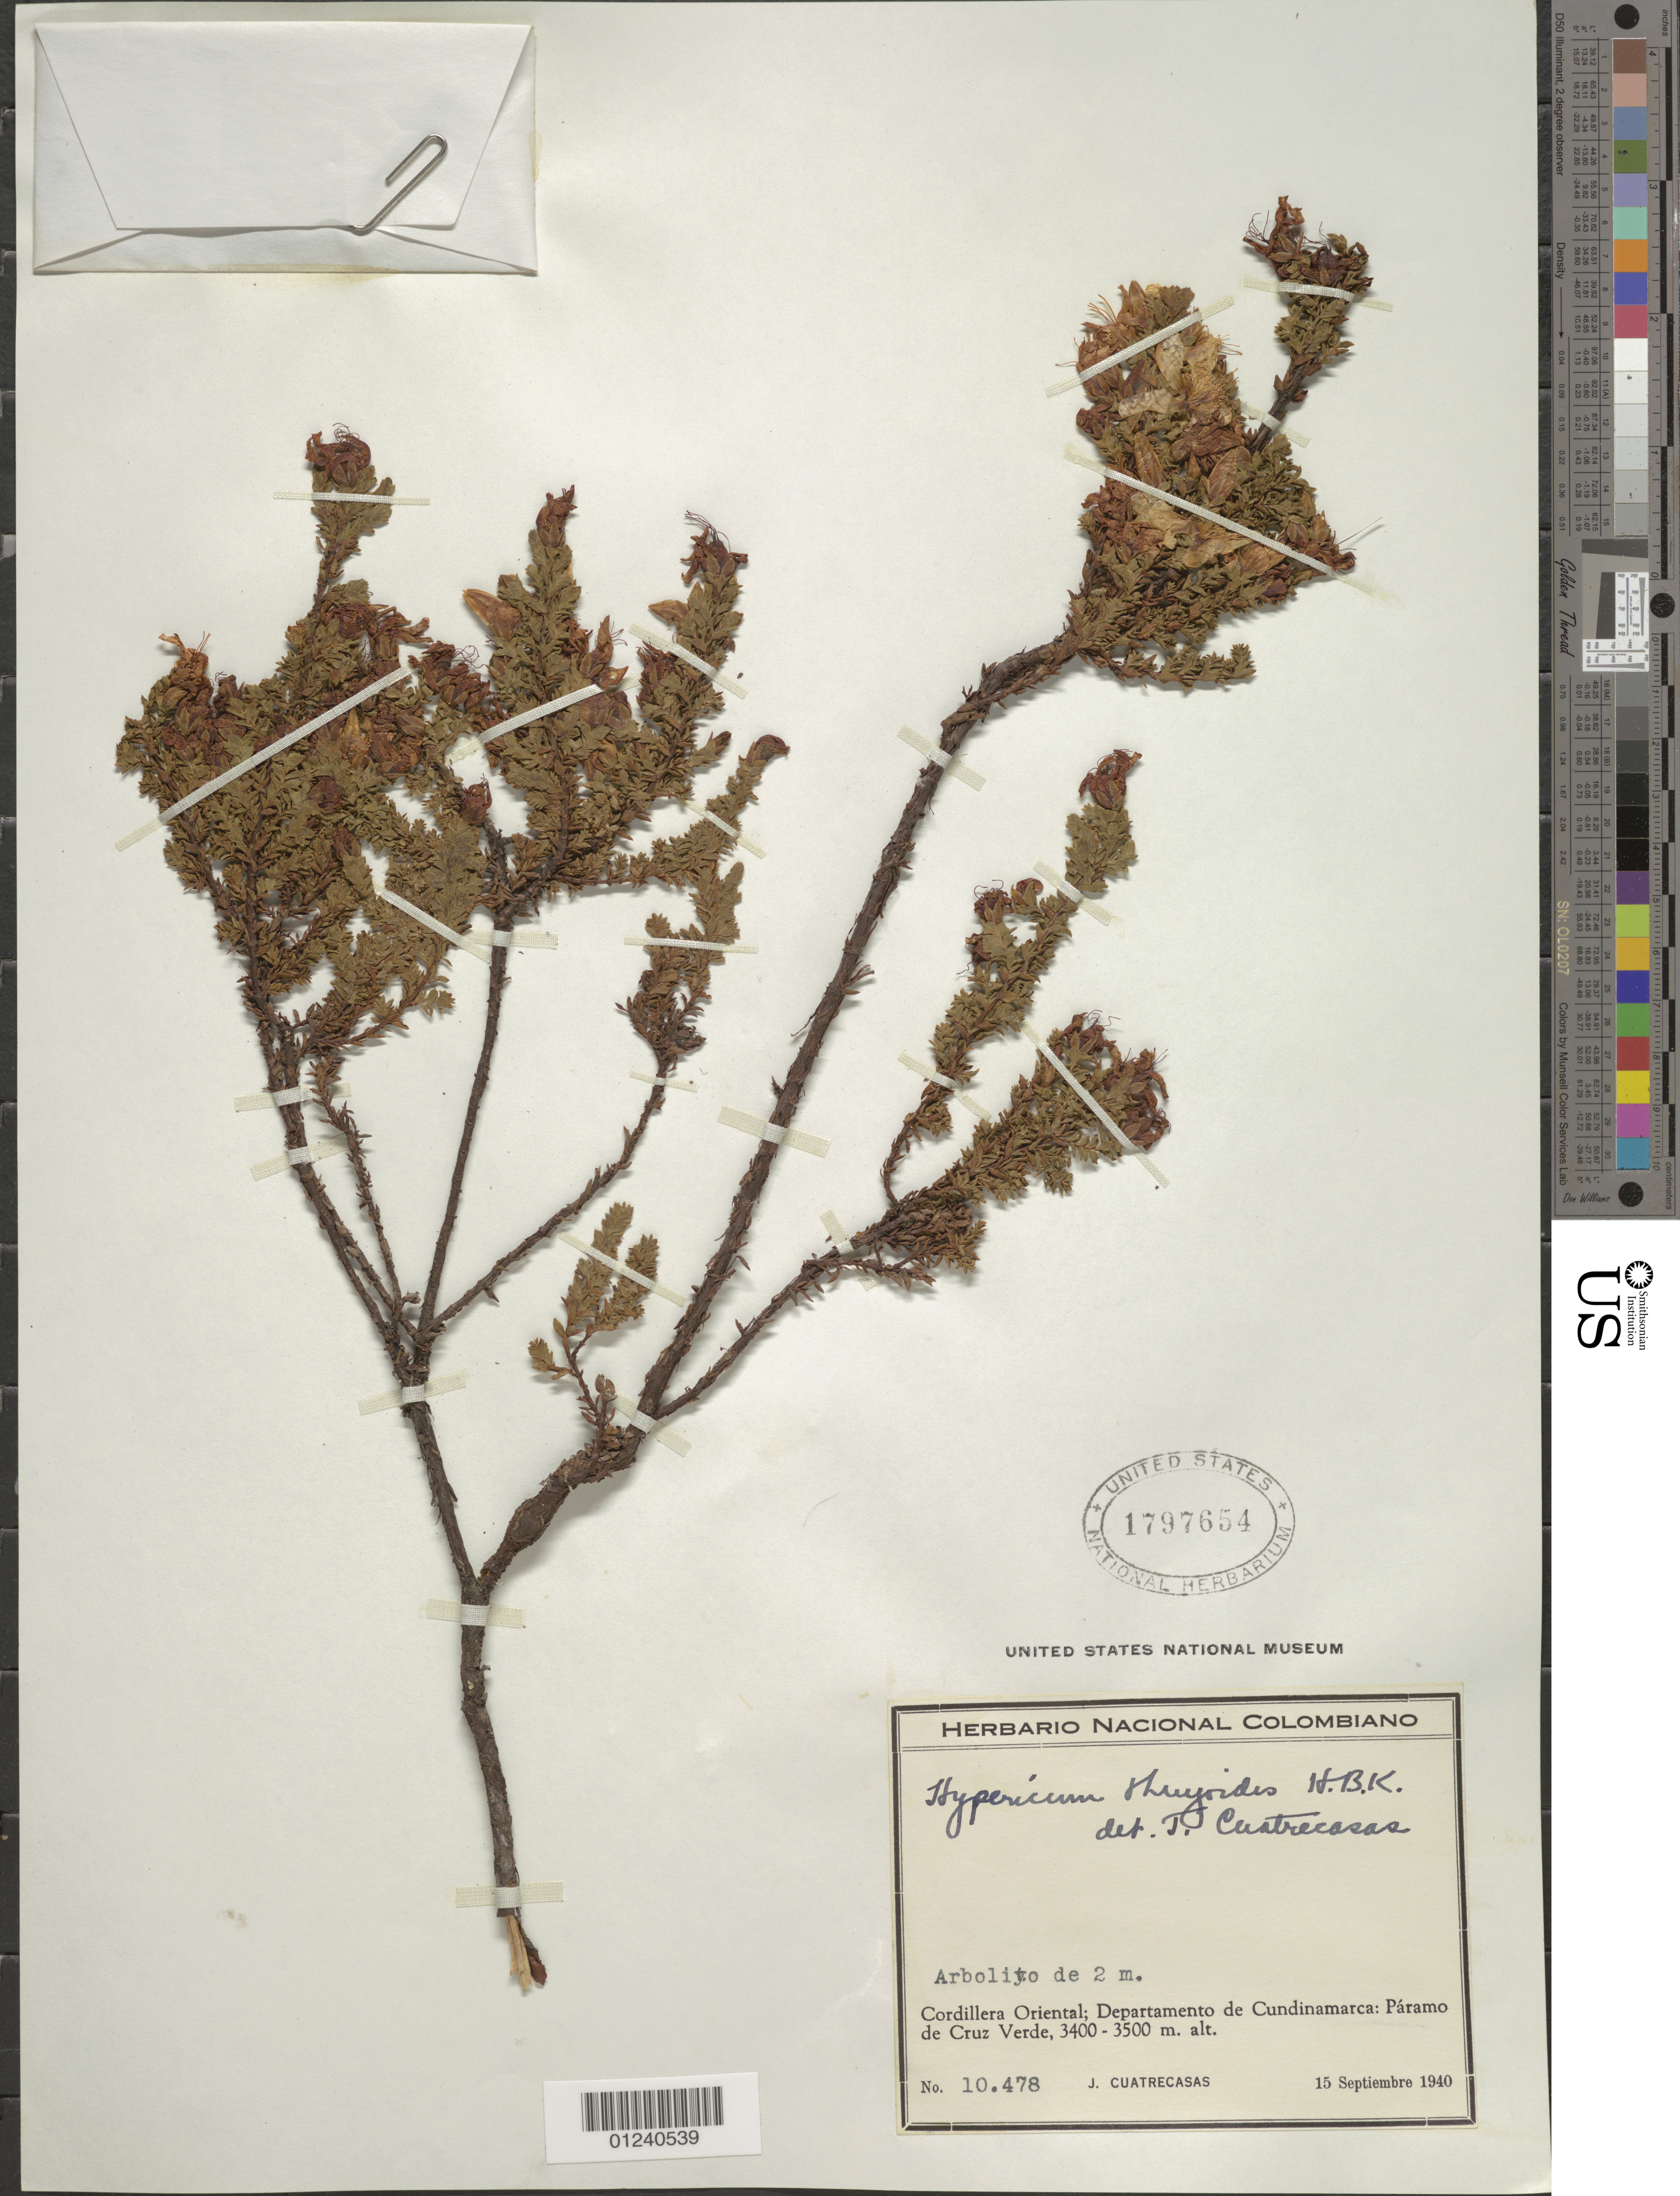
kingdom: Plantae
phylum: Tracheophyta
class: Magnoliopsida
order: Malpighiales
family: Hypericaceae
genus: Hypericum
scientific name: Hypericum thuyoides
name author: Kunth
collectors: J. Cuatrecasas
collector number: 10478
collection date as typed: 15 Sep 1940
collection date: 1940-09-15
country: Colombia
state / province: Cundinamarca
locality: Cordillera Oriental, Paramo de Cruz Verde.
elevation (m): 3400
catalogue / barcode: US 1797654